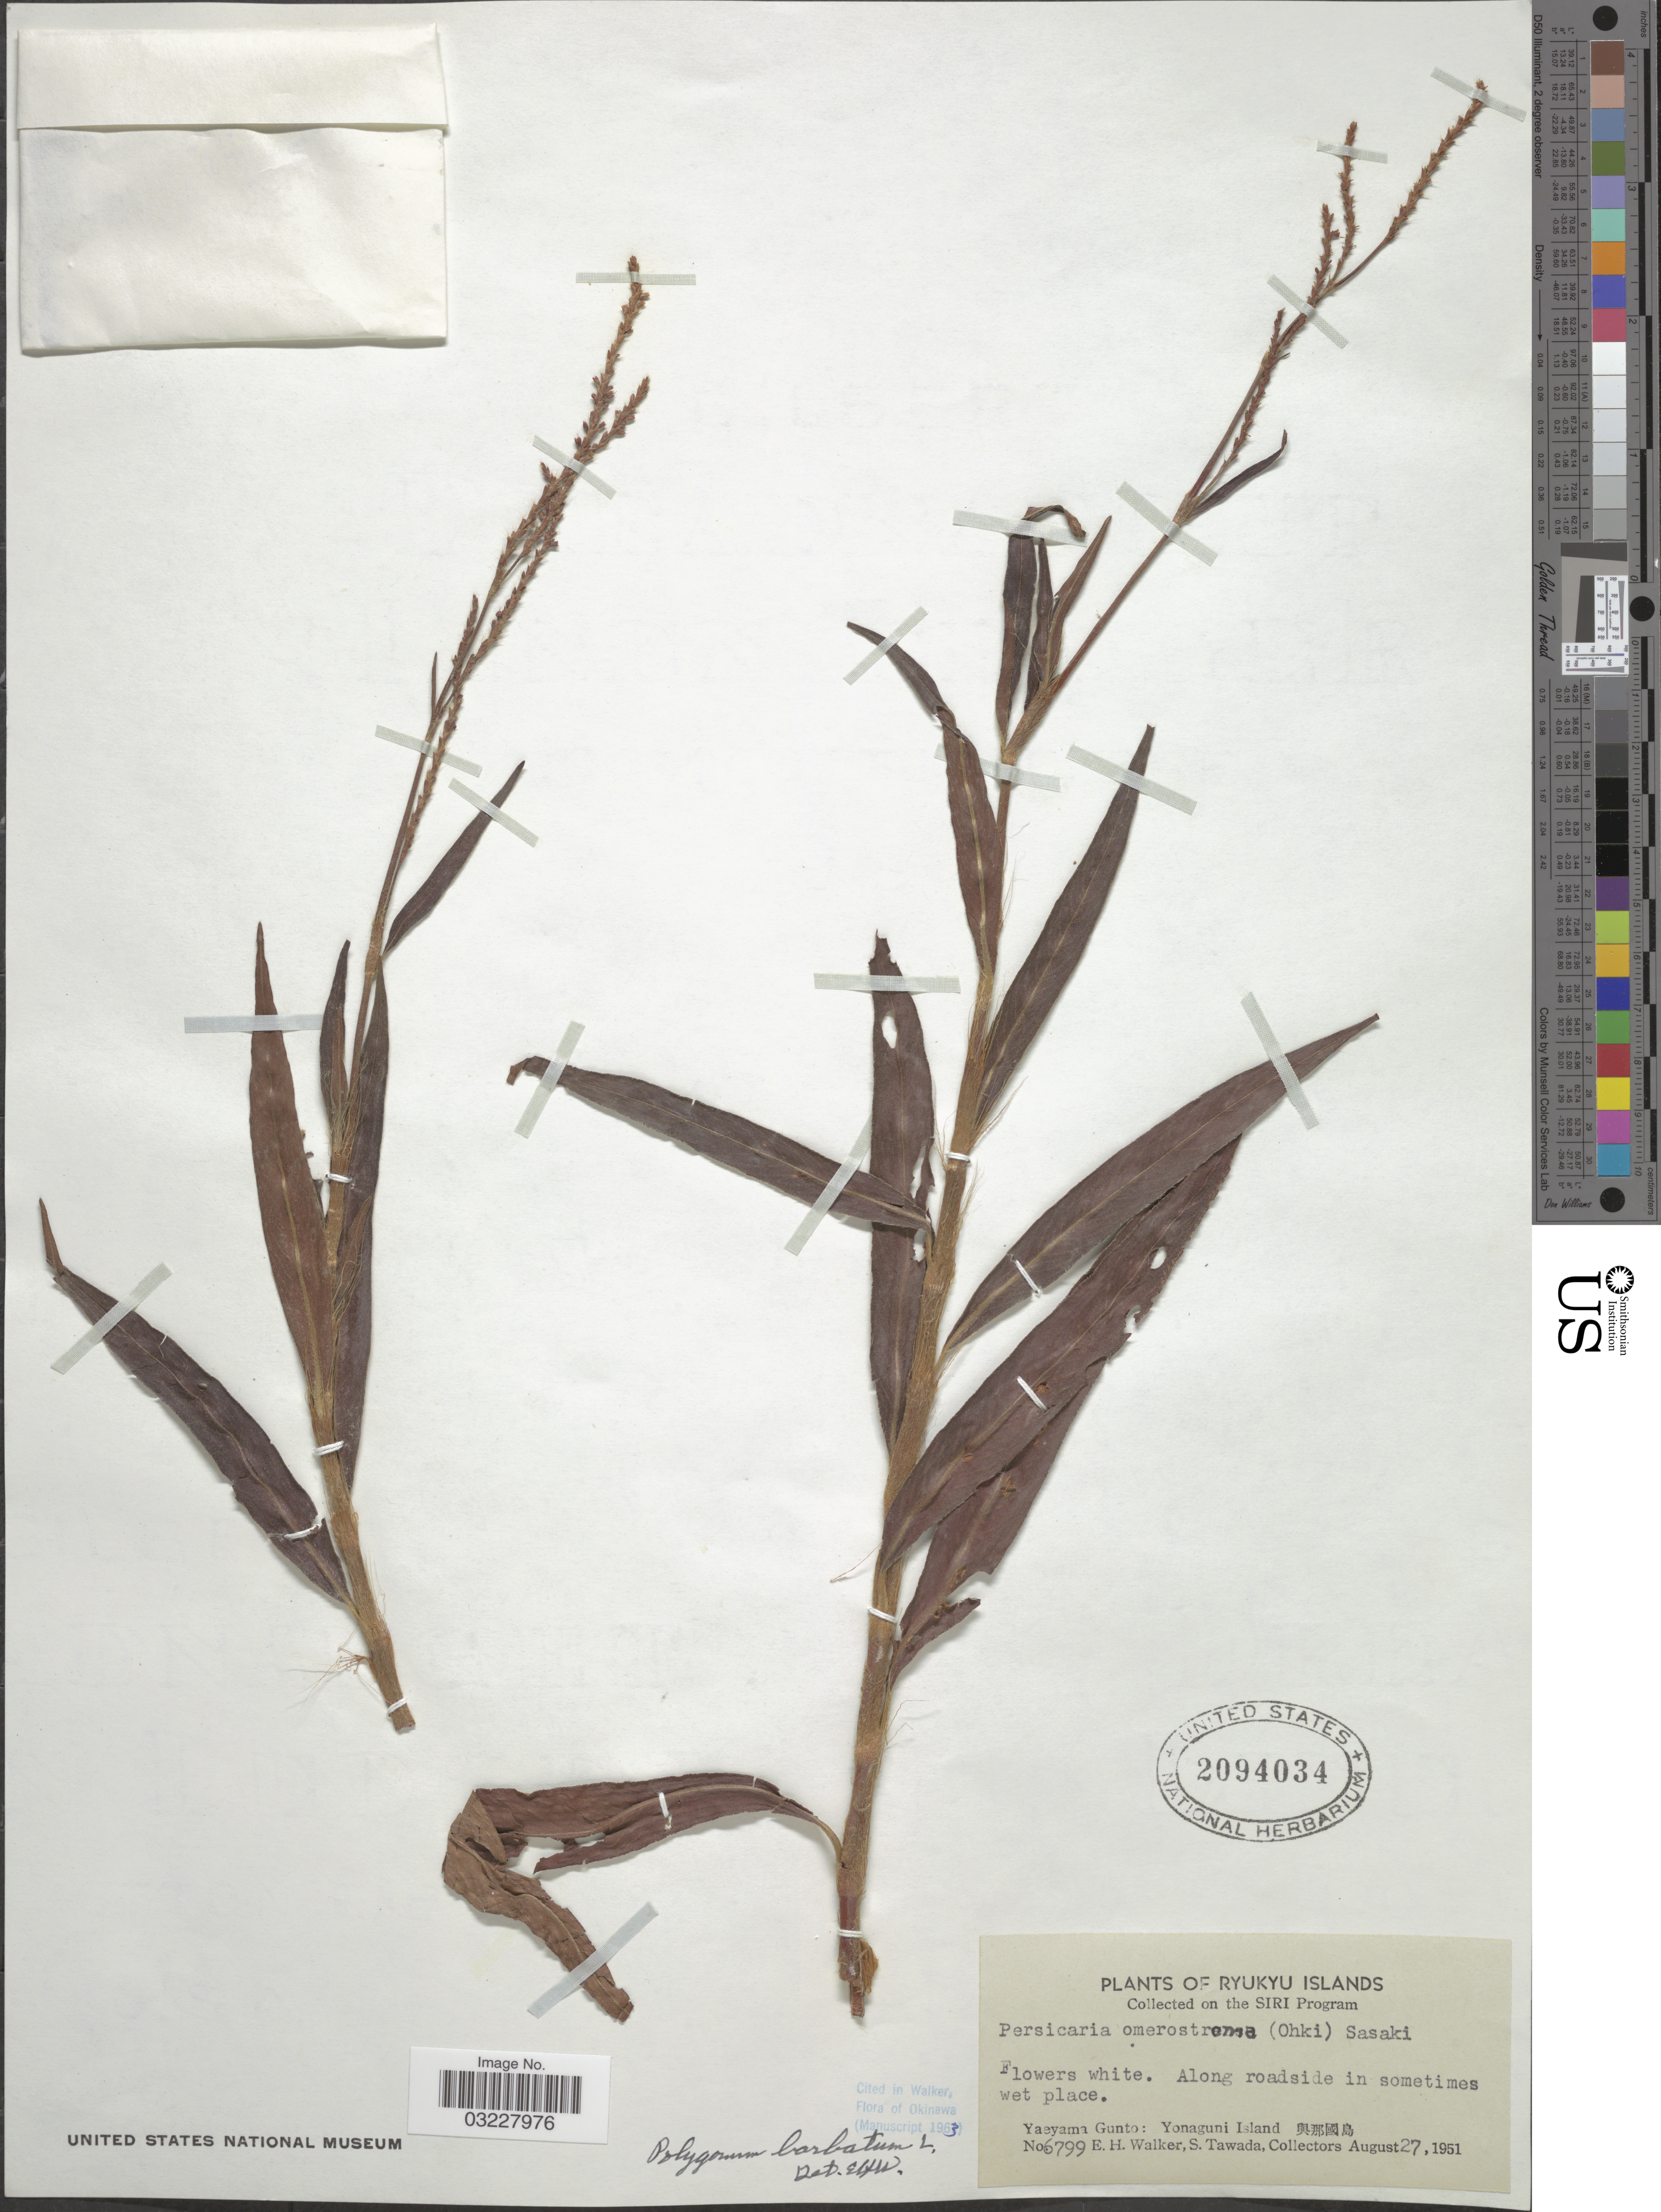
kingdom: Plantae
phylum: Tracheophyta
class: Magnoliopsida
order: Caryophyllales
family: Polygonaceae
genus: Polygonum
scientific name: Polygonum barbatum var. barbatum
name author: L.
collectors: E. H. Walker & S. Tawada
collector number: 6799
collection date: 1951-08-27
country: Japan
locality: Ryukyu Islands. Yaeyama Gunto: Yonaguni Island X.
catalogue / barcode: US 2094034